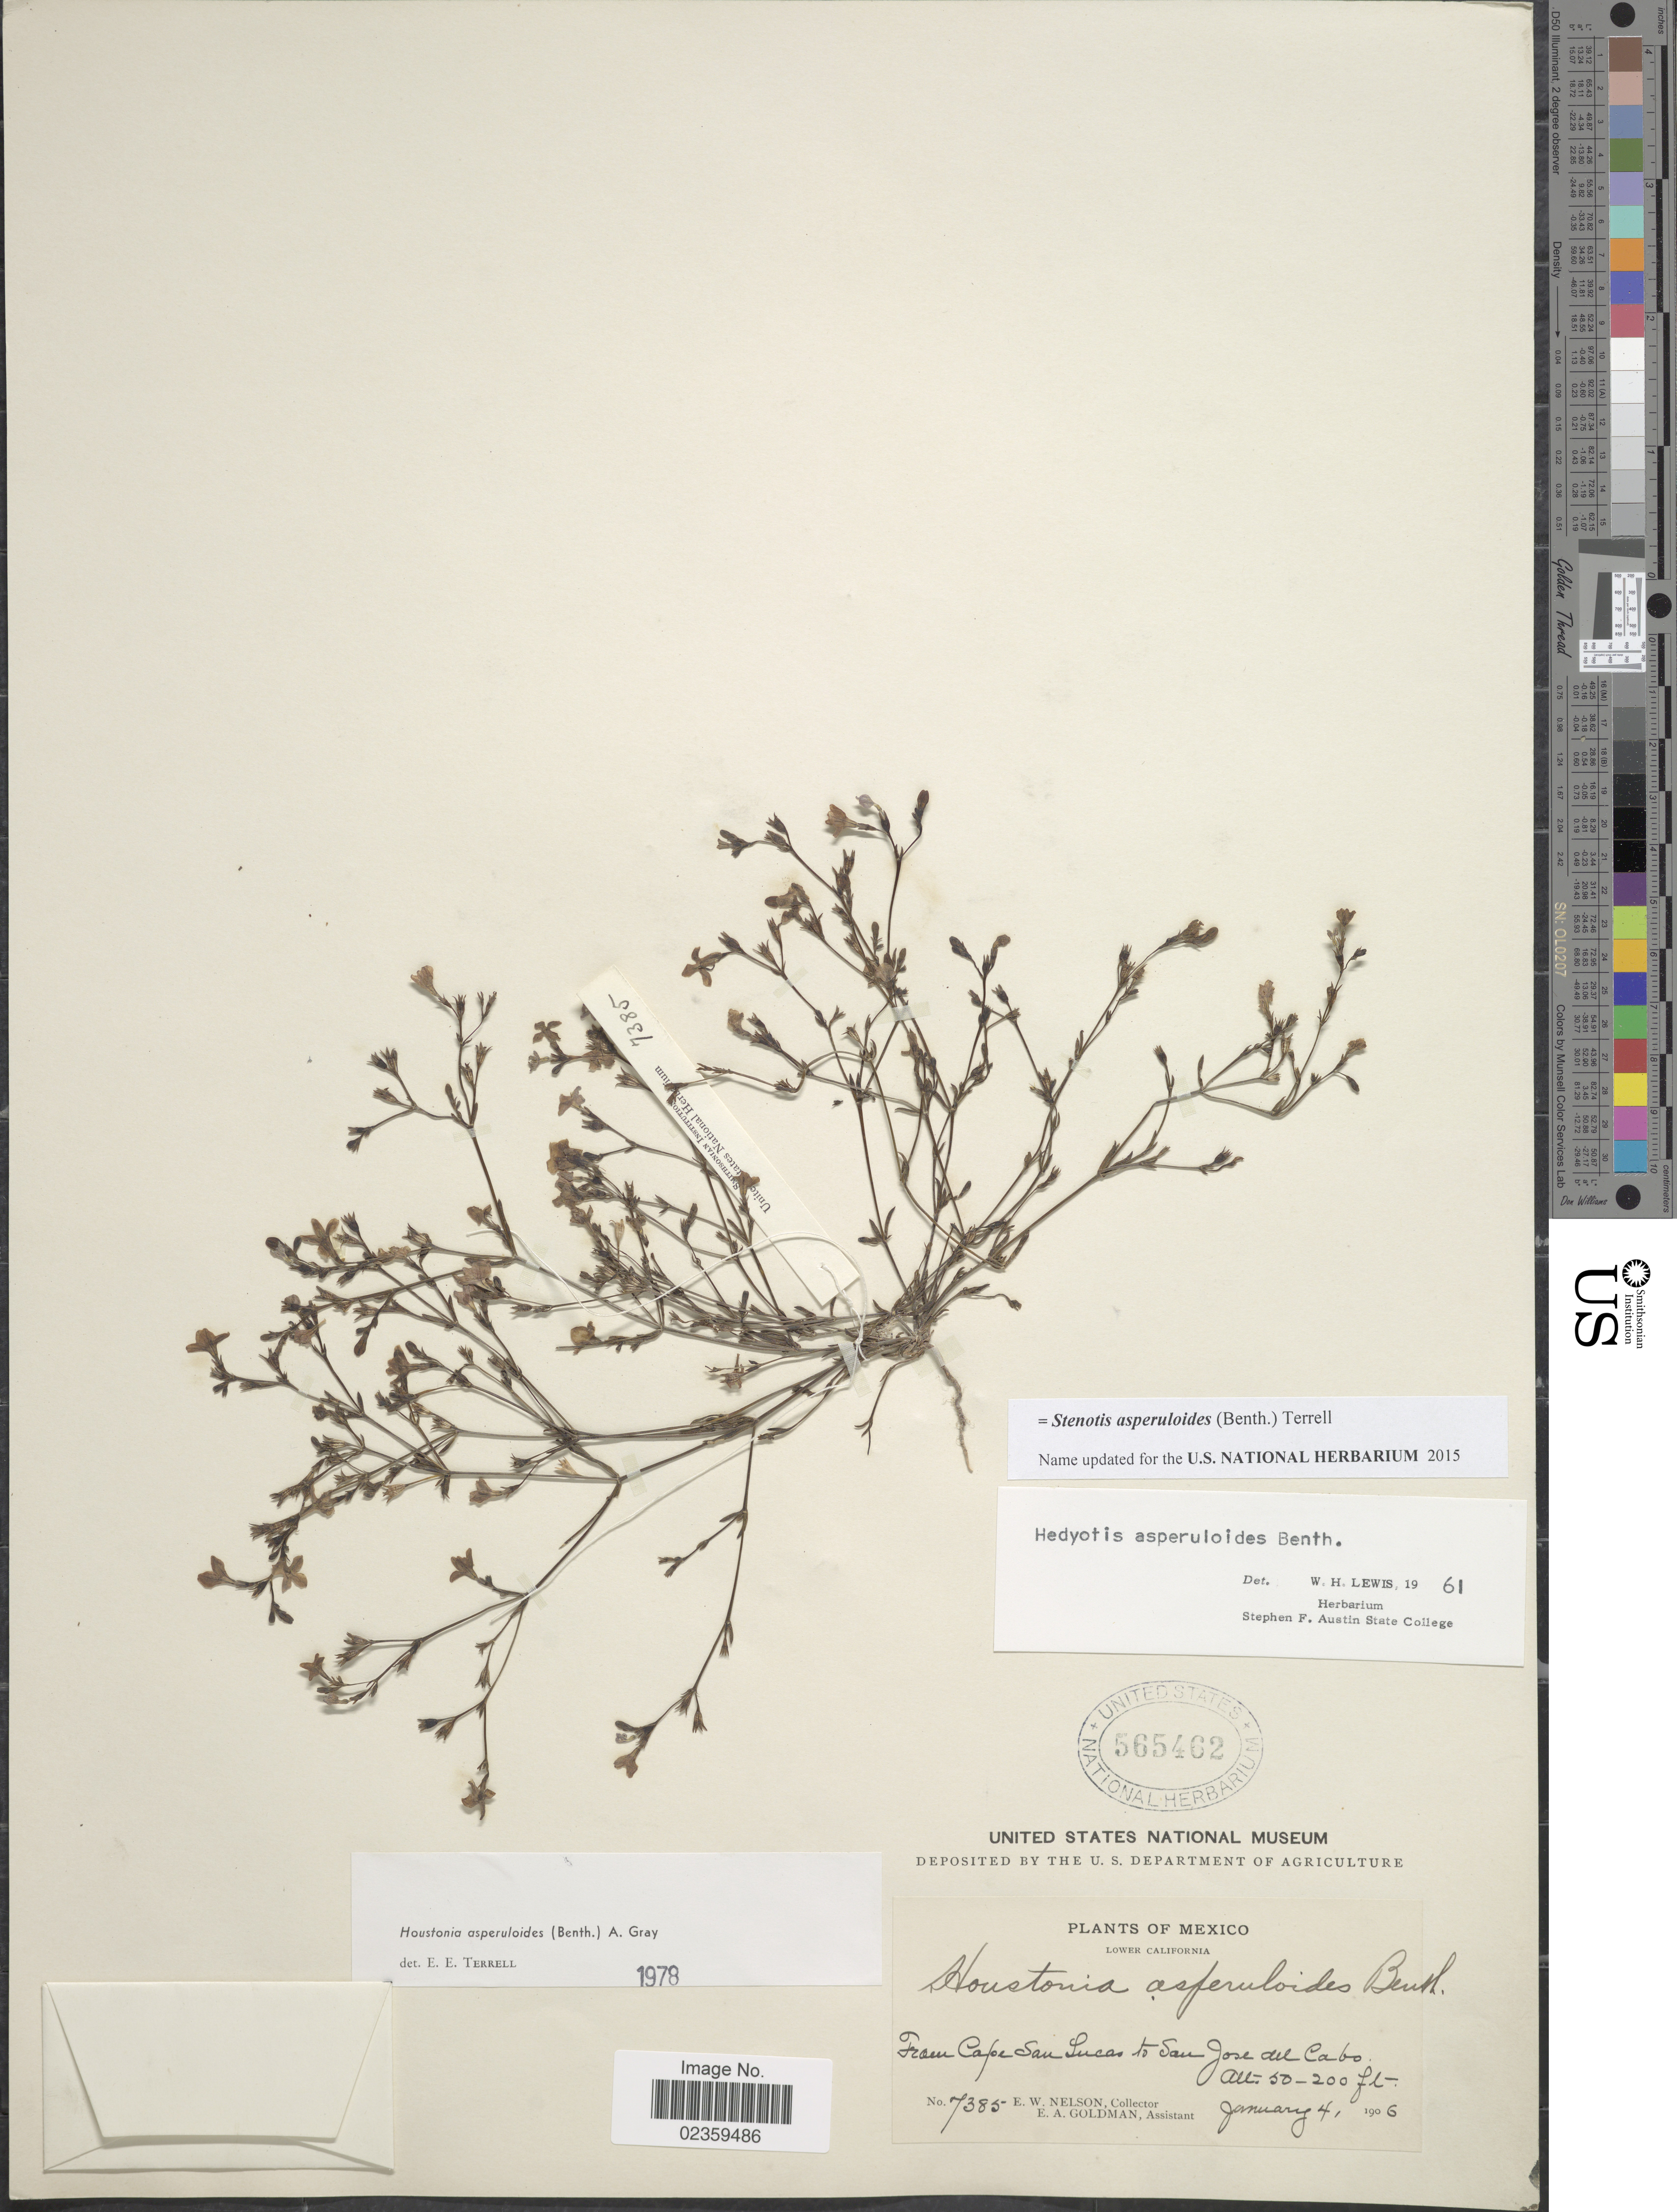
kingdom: Plantae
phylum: Tracheophyta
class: Magnoliopsida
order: Gentianales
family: Rubiaceae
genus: Stenotis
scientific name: Stenotis asperuloides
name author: (Benth.) Terrell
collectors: E. W. Nelson & E. A. Goldman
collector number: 7385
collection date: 1906-01-04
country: Mexico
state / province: Baja California Sur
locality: Lower California. From Cape San Lucas to San Jose del Cabo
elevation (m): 15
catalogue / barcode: US 565462